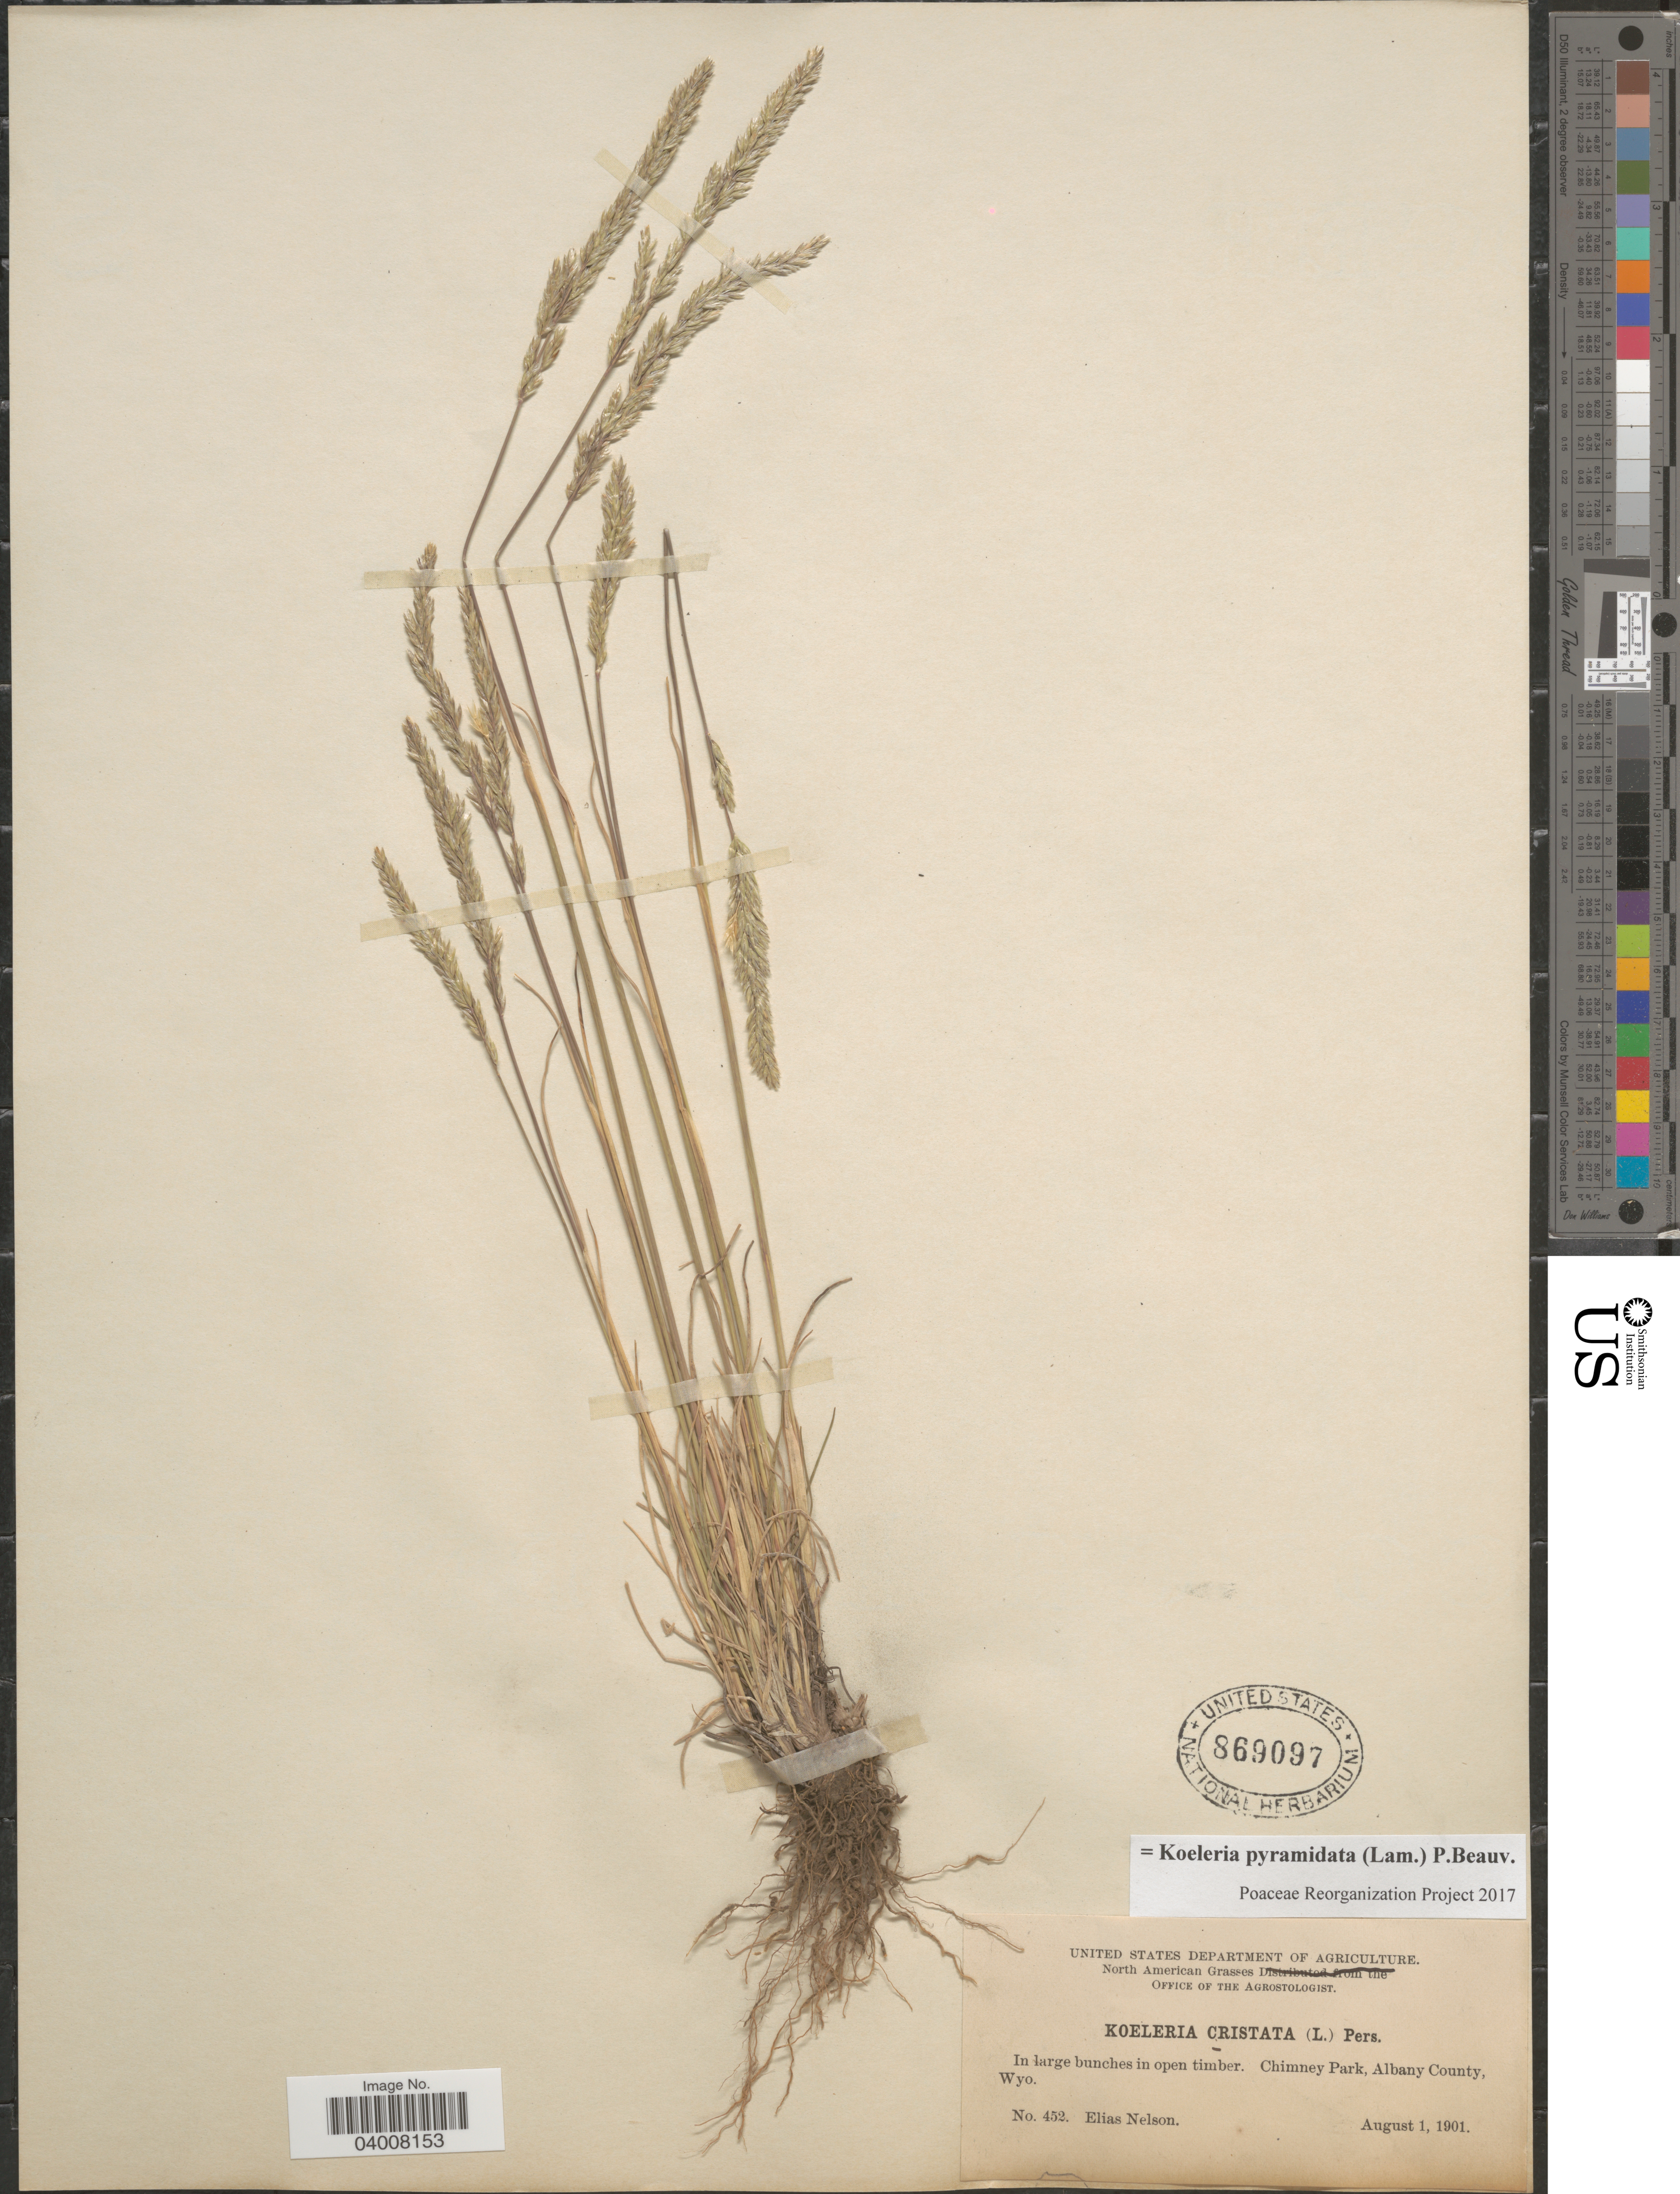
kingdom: Plantae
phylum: Tracheophyta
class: Liliopsida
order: Poales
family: Poaceae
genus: Koeleria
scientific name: Koeleria pyramidata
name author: (Lam.) P. Beauv.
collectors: E. Nelson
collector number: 452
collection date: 1901-08-01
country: United States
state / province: Wyoming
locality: Chimney Park, Albany County.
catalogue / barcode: US 869097